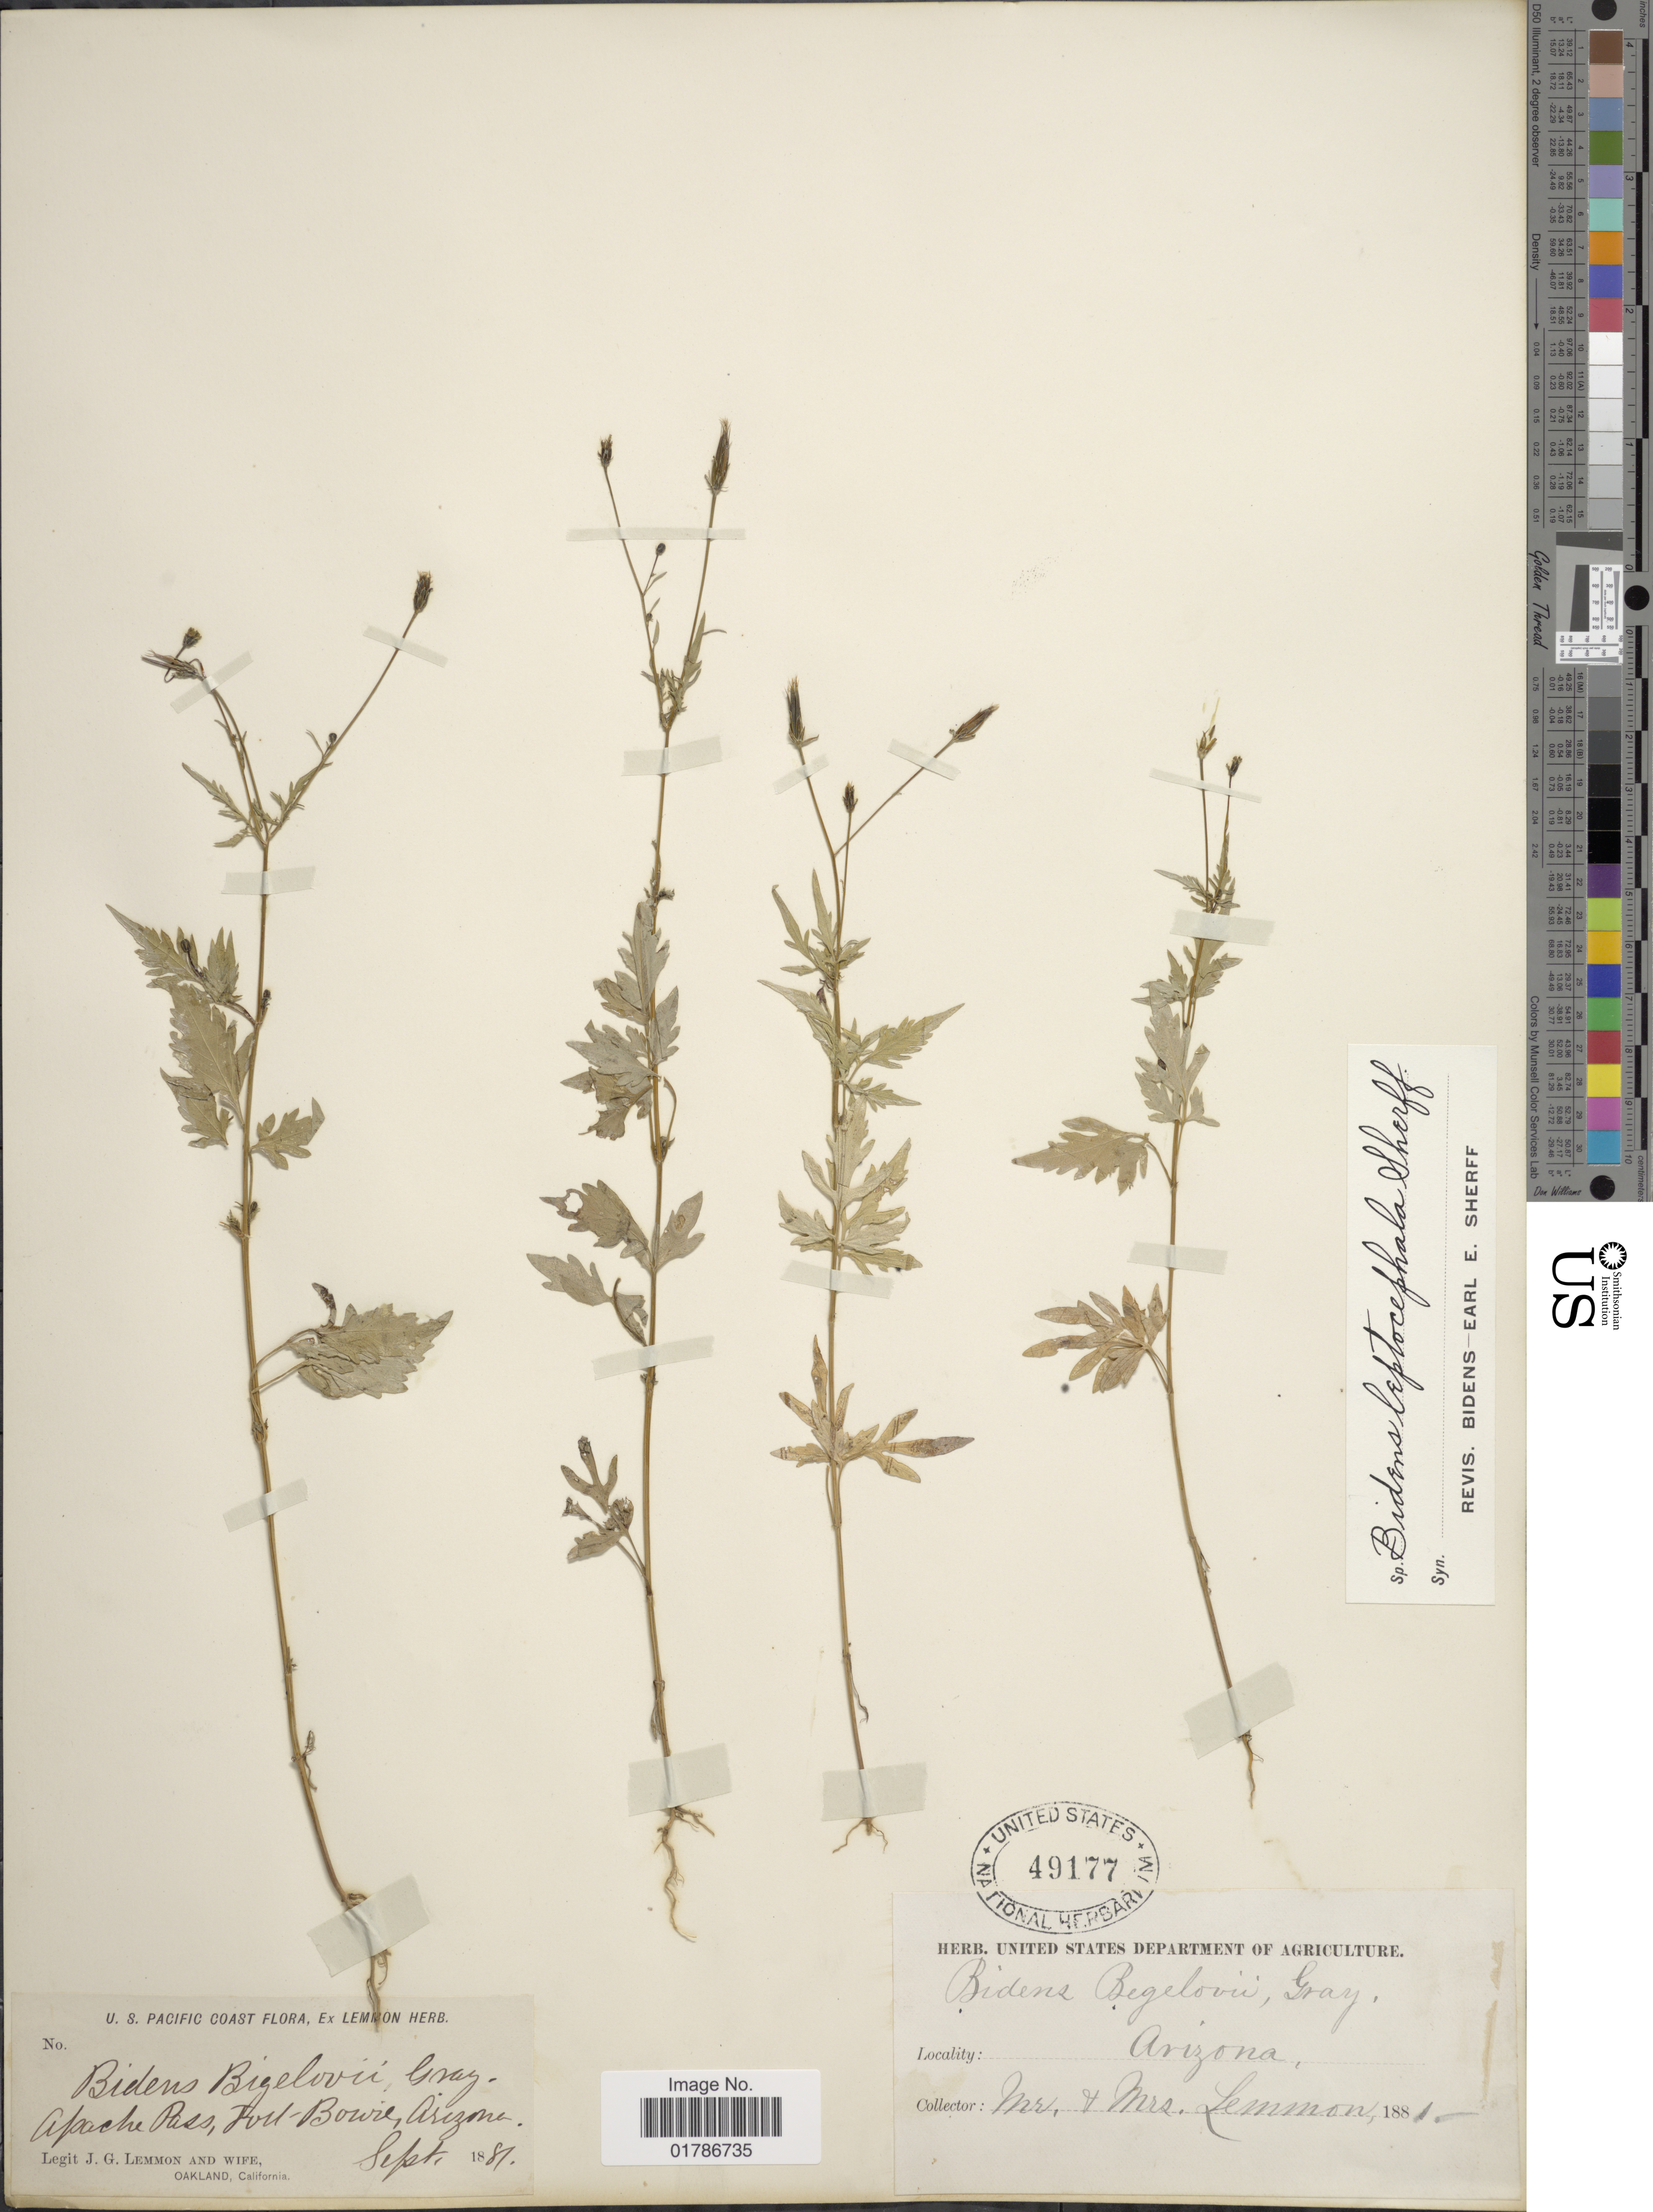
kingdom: Plantae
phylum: Tracheophyta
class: Magnoliopsida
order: Asterales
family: Asteraceae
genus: Bidens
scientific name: Bidens leptocephala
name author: Sherff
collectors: J. Lemmon & Mrs. J. G. Lemmon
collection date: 1881-09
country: United States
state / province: Arizona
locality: Apache Pass, Fort-Bowie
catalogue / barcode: US 49177